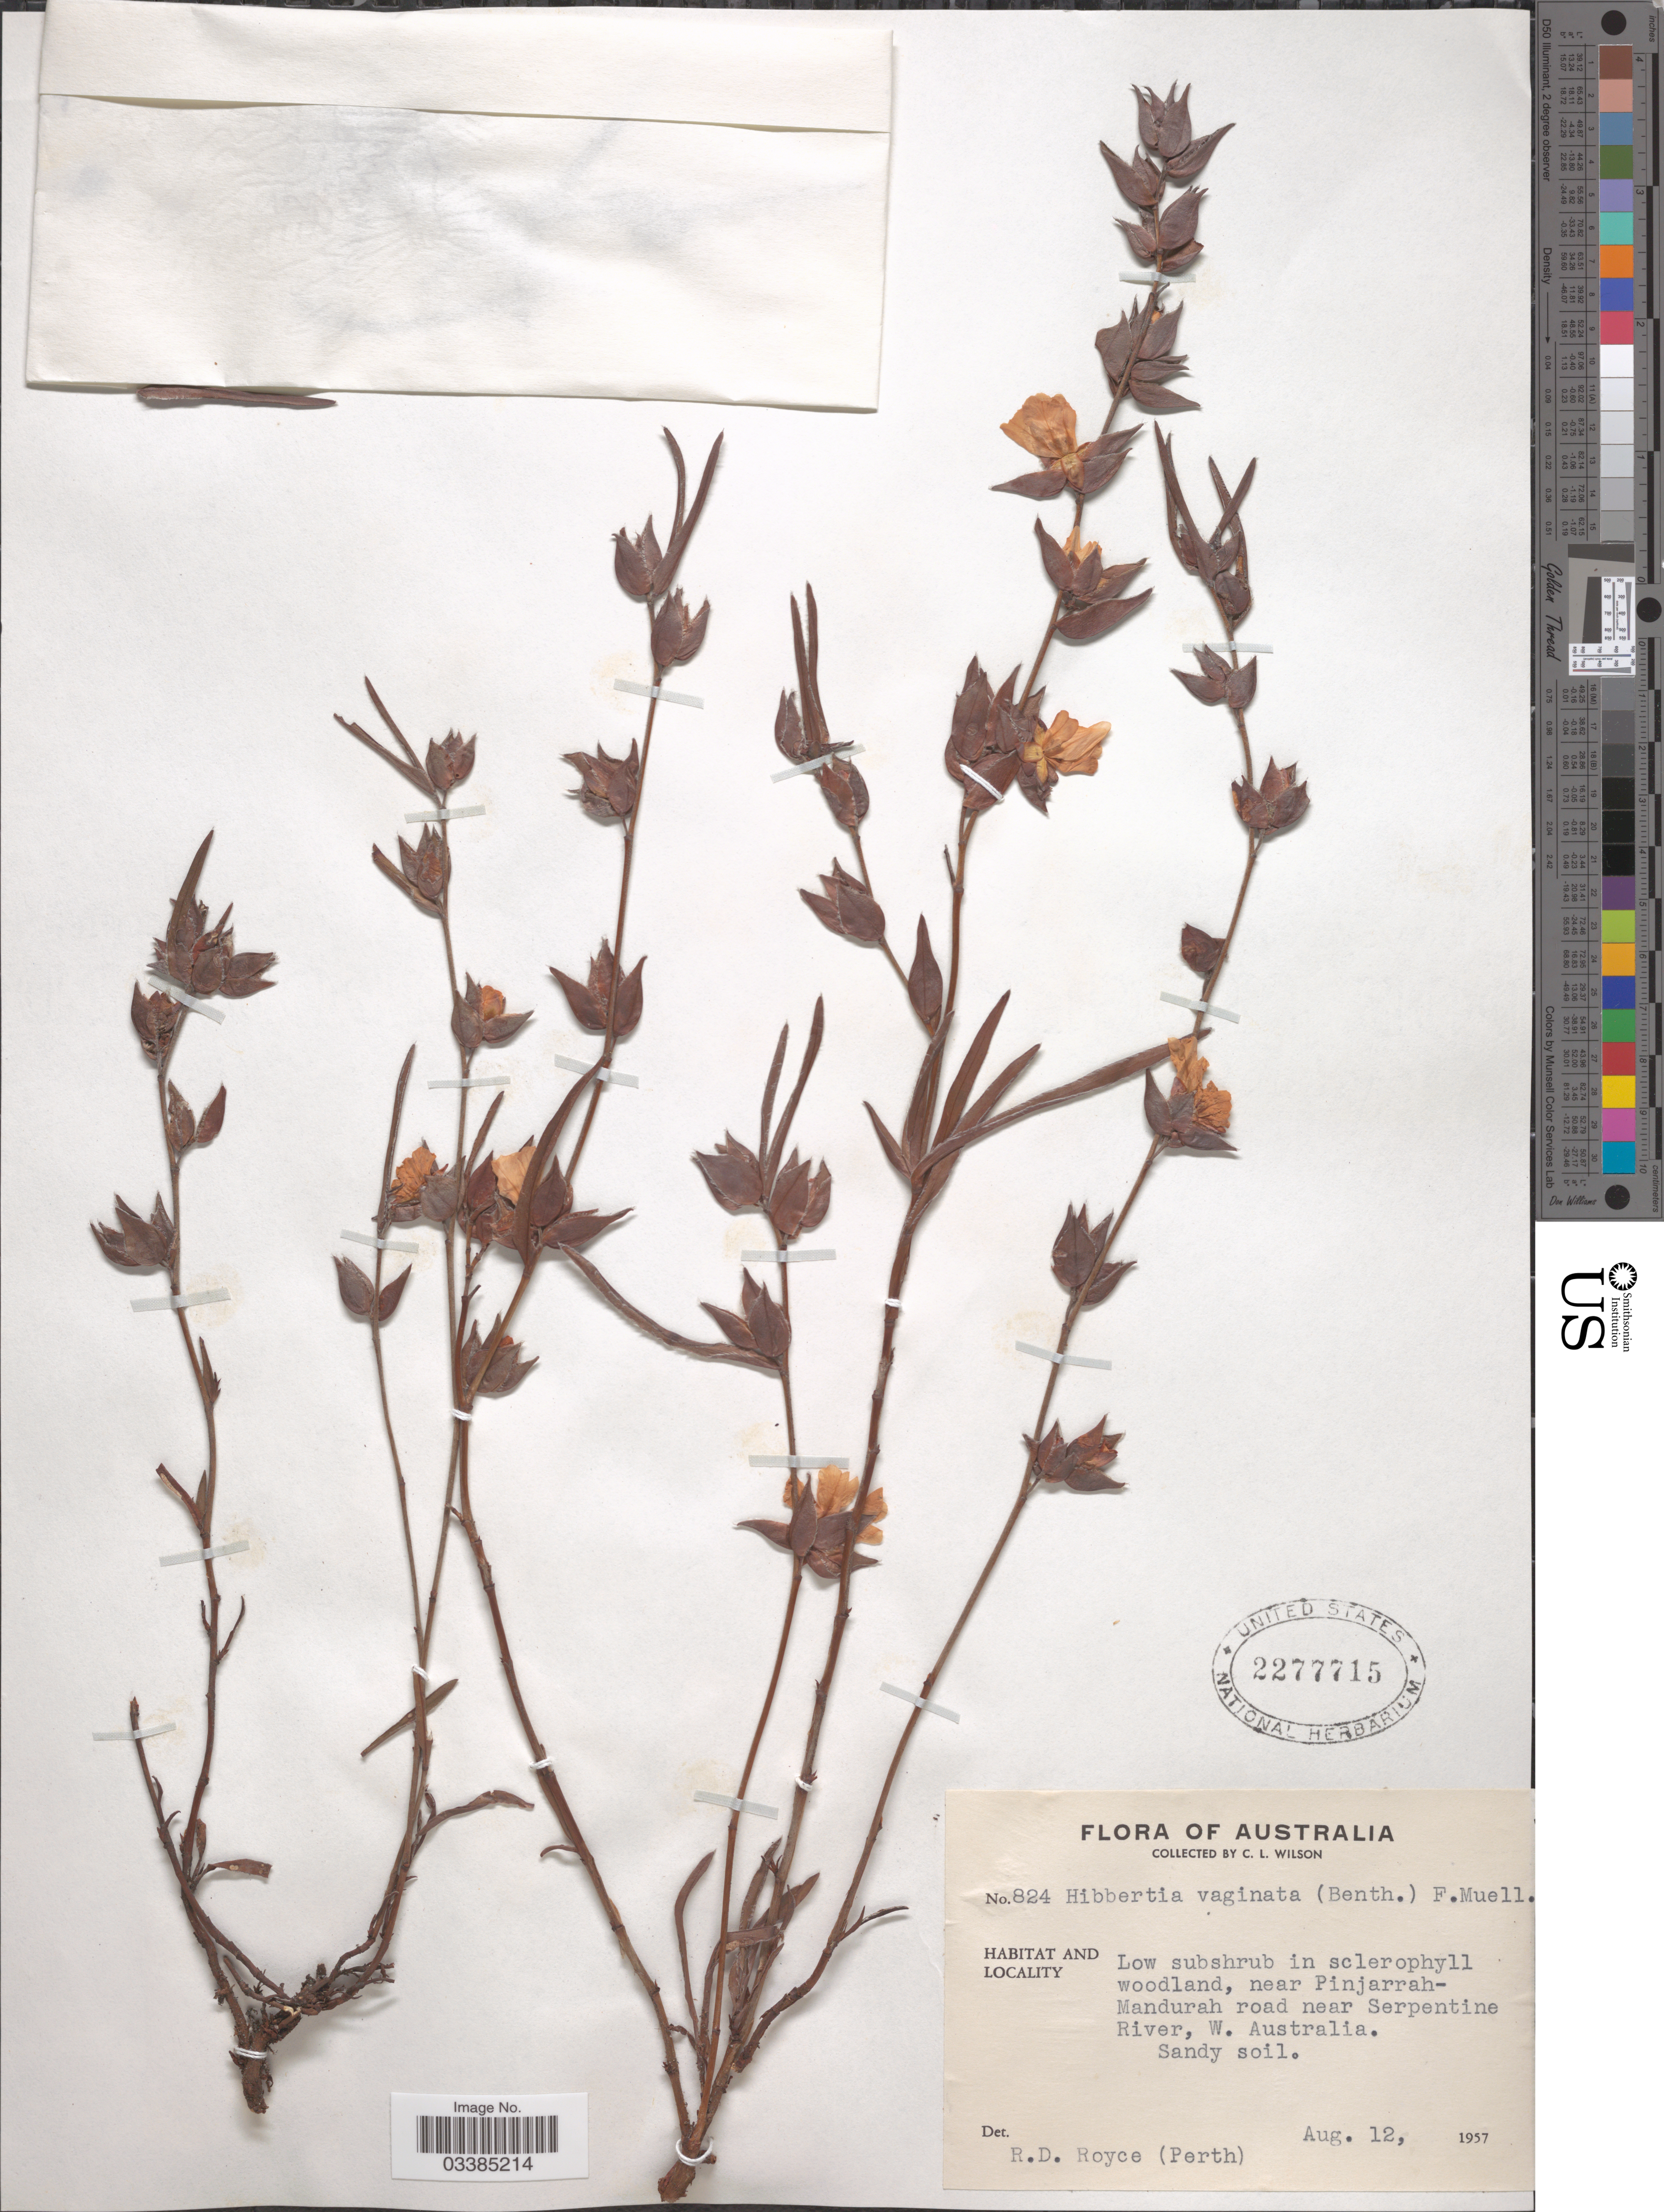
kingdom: Plantae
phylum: Tracheophyta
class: Magnoliopsida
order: Dilleniales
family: Dilleniaceae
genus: Hibbertia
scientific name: Hibbertia vaginata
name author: F. Muell.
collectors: C. L. Wilson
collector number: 824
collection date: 1957-08-12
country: Australia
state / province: Western Australia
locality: Near Pinjarrah- Mandurah road near Serpentine River, W. Australia.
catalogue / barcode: US 2277715